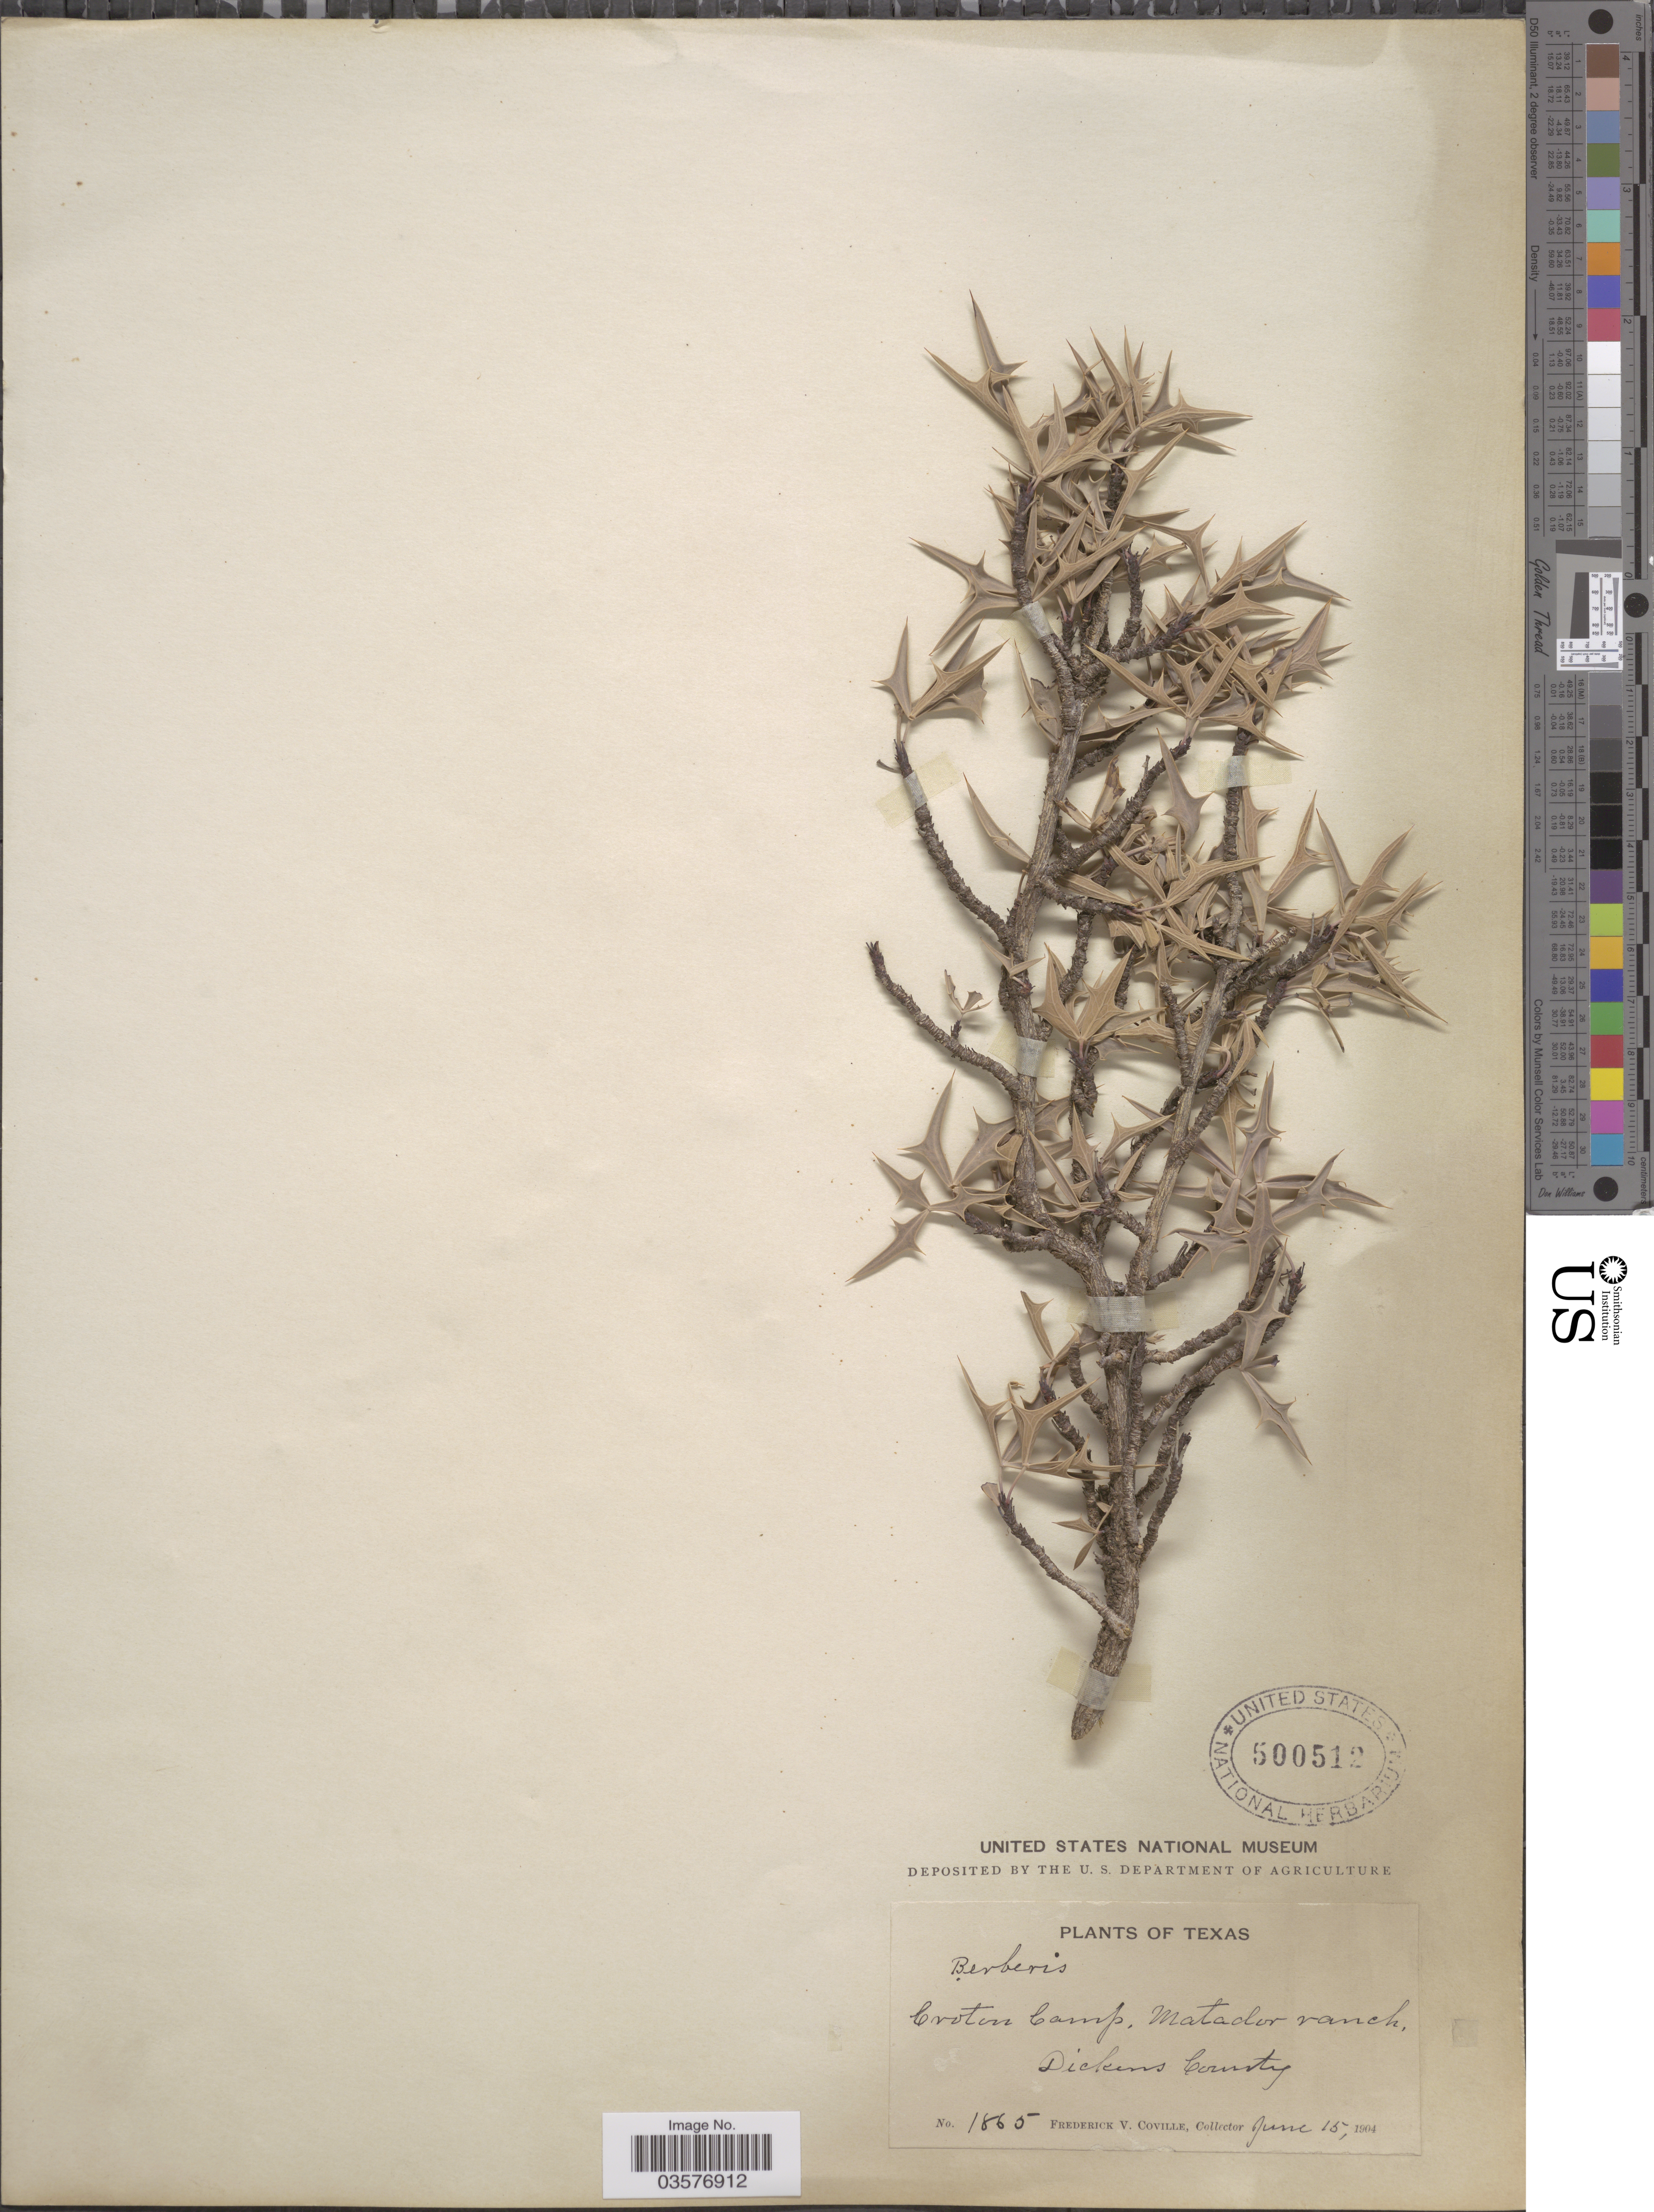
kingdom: Plantae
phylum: Tracheophyta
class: Magnoliopsida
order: Ranunculales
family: Berberidaceae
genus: Mahonia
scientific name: Mahonia trifoliolata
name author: (Monic.) Fedde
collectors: F. V. Coville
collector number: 1865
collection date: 1904-06-15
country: United States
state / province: Texas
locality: Crotan Camp, Matador ranch, Dickens County.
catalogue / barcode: US 500512